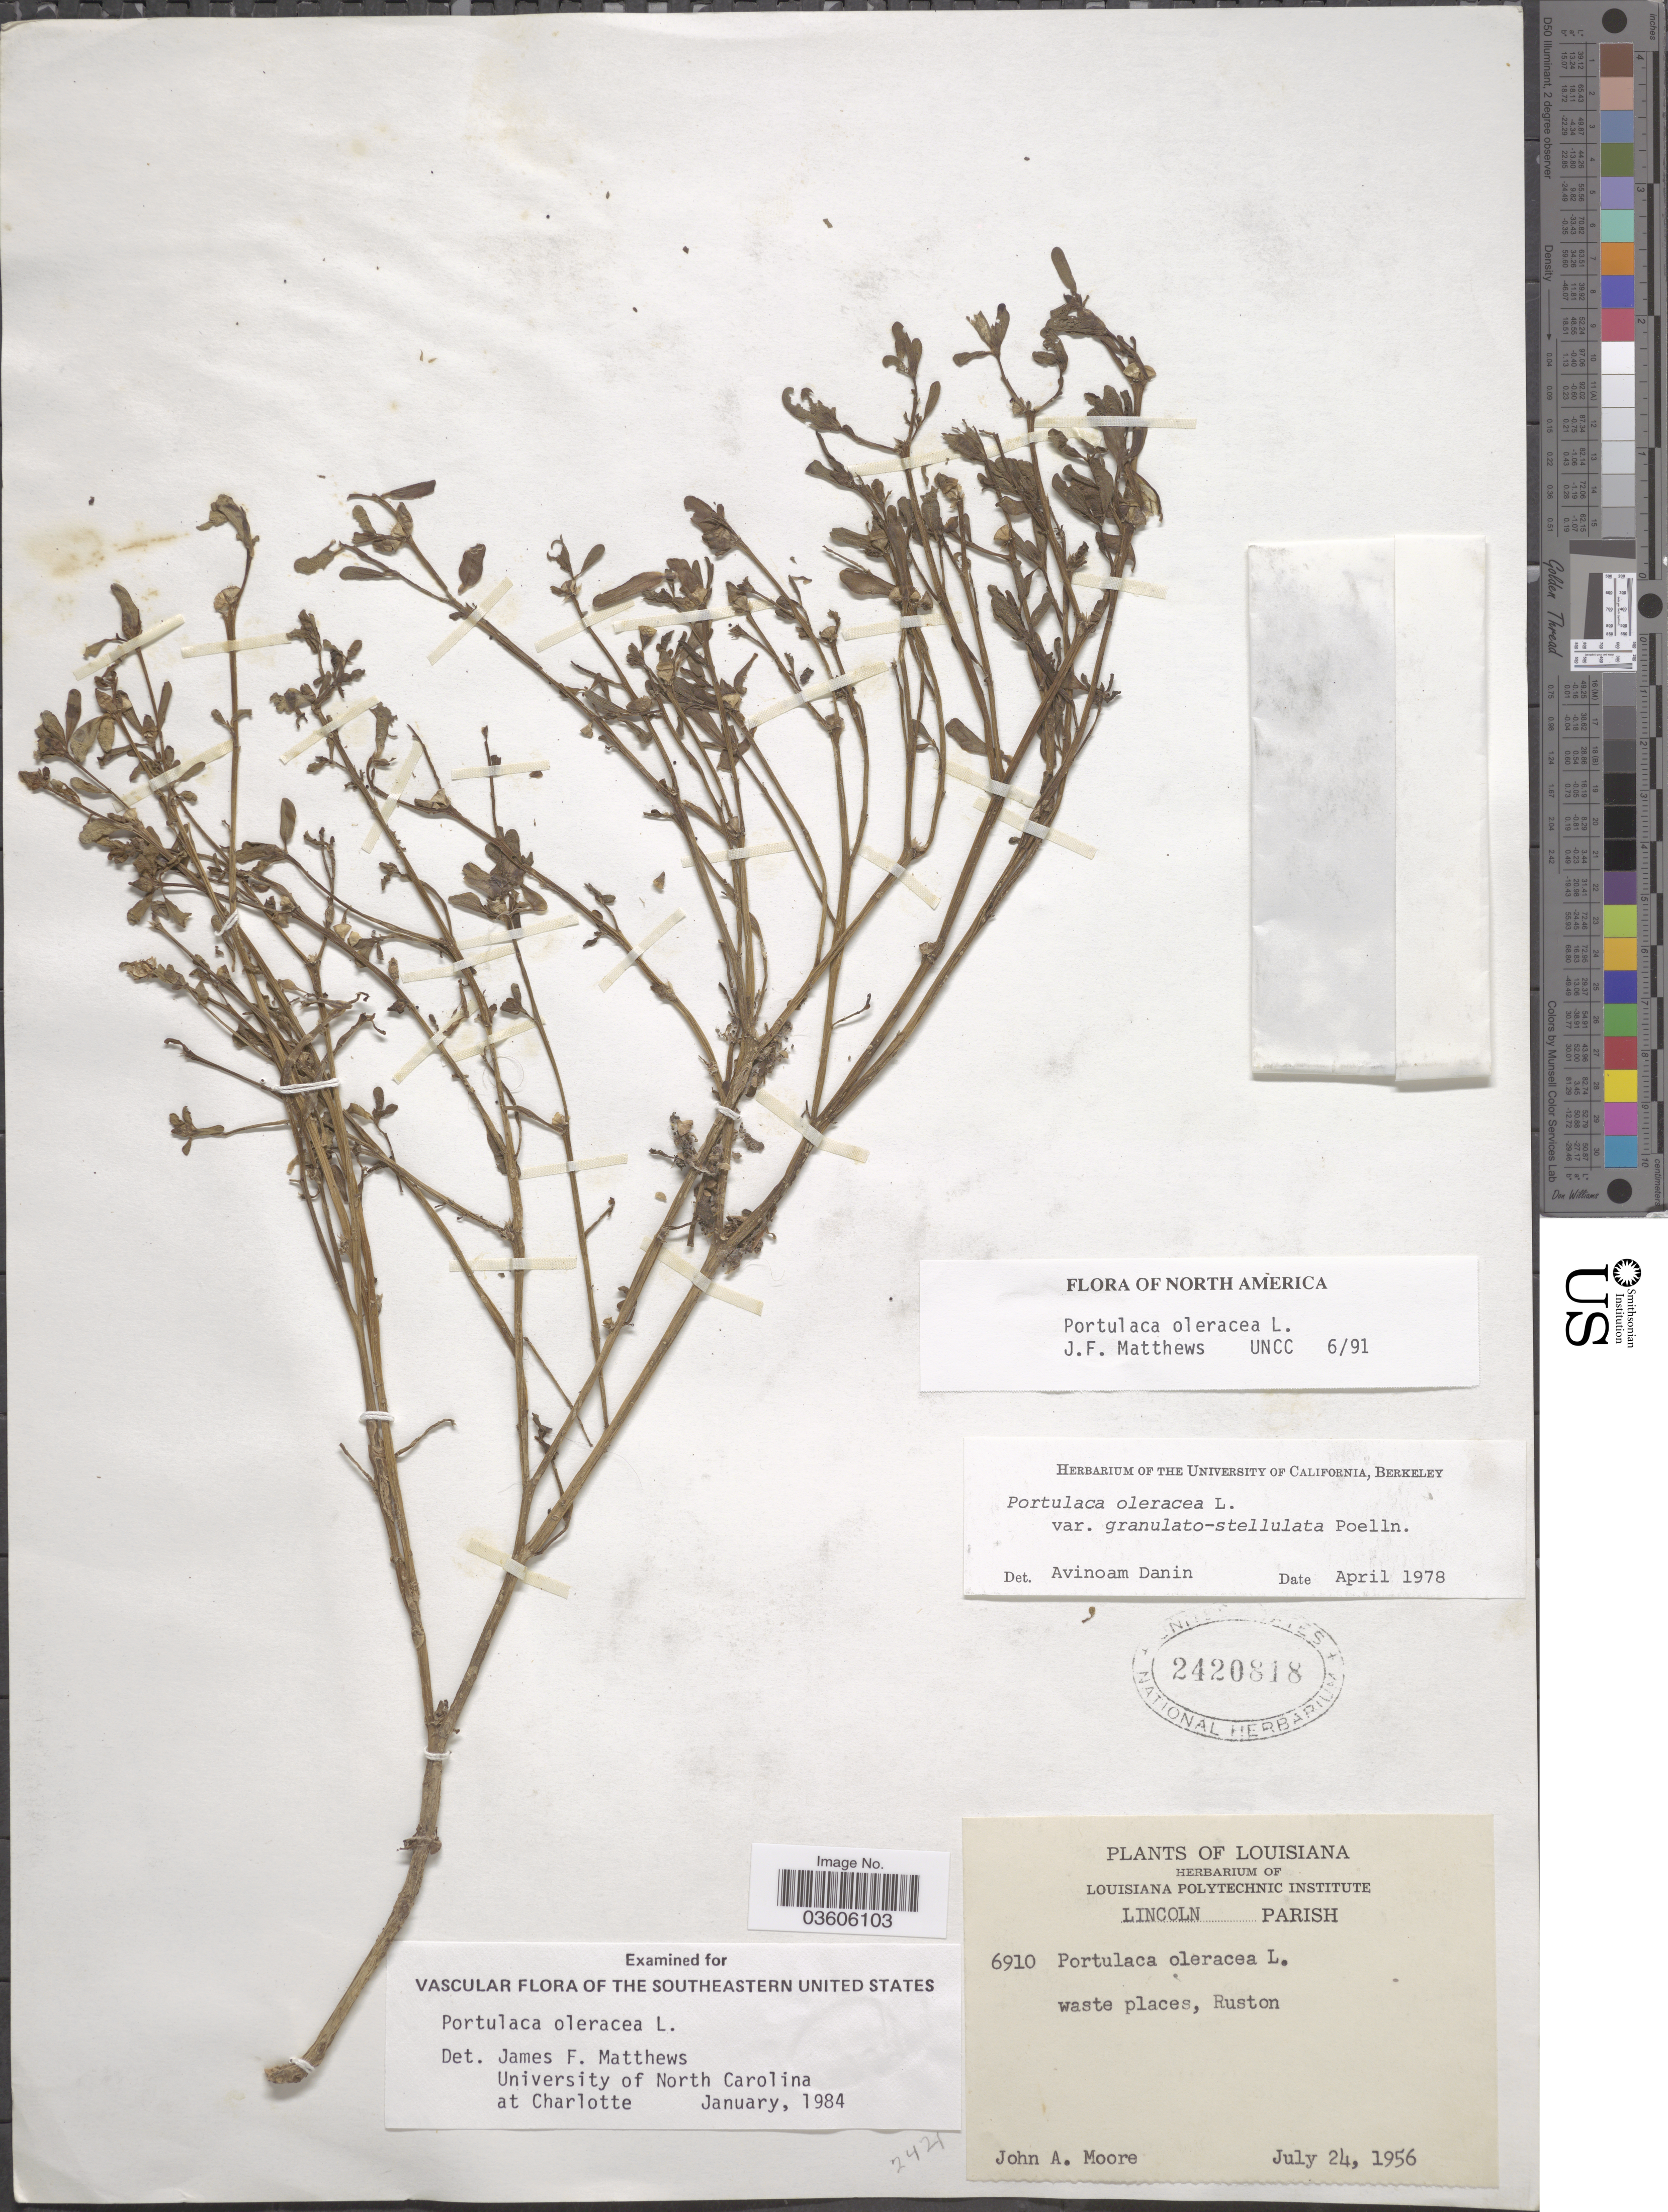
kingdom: Plantae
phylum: Tracheophyta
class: Magnoliopsida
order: Caryophyllales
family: Portulacaceae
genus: Portulaca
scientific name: Portulaca oleracea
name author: L.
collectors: J. A. Moore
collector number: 6910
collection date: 1956-07-24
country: United States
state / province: Louisiana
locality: Lincoln Parish. Ruston.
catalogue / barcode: US 2420818